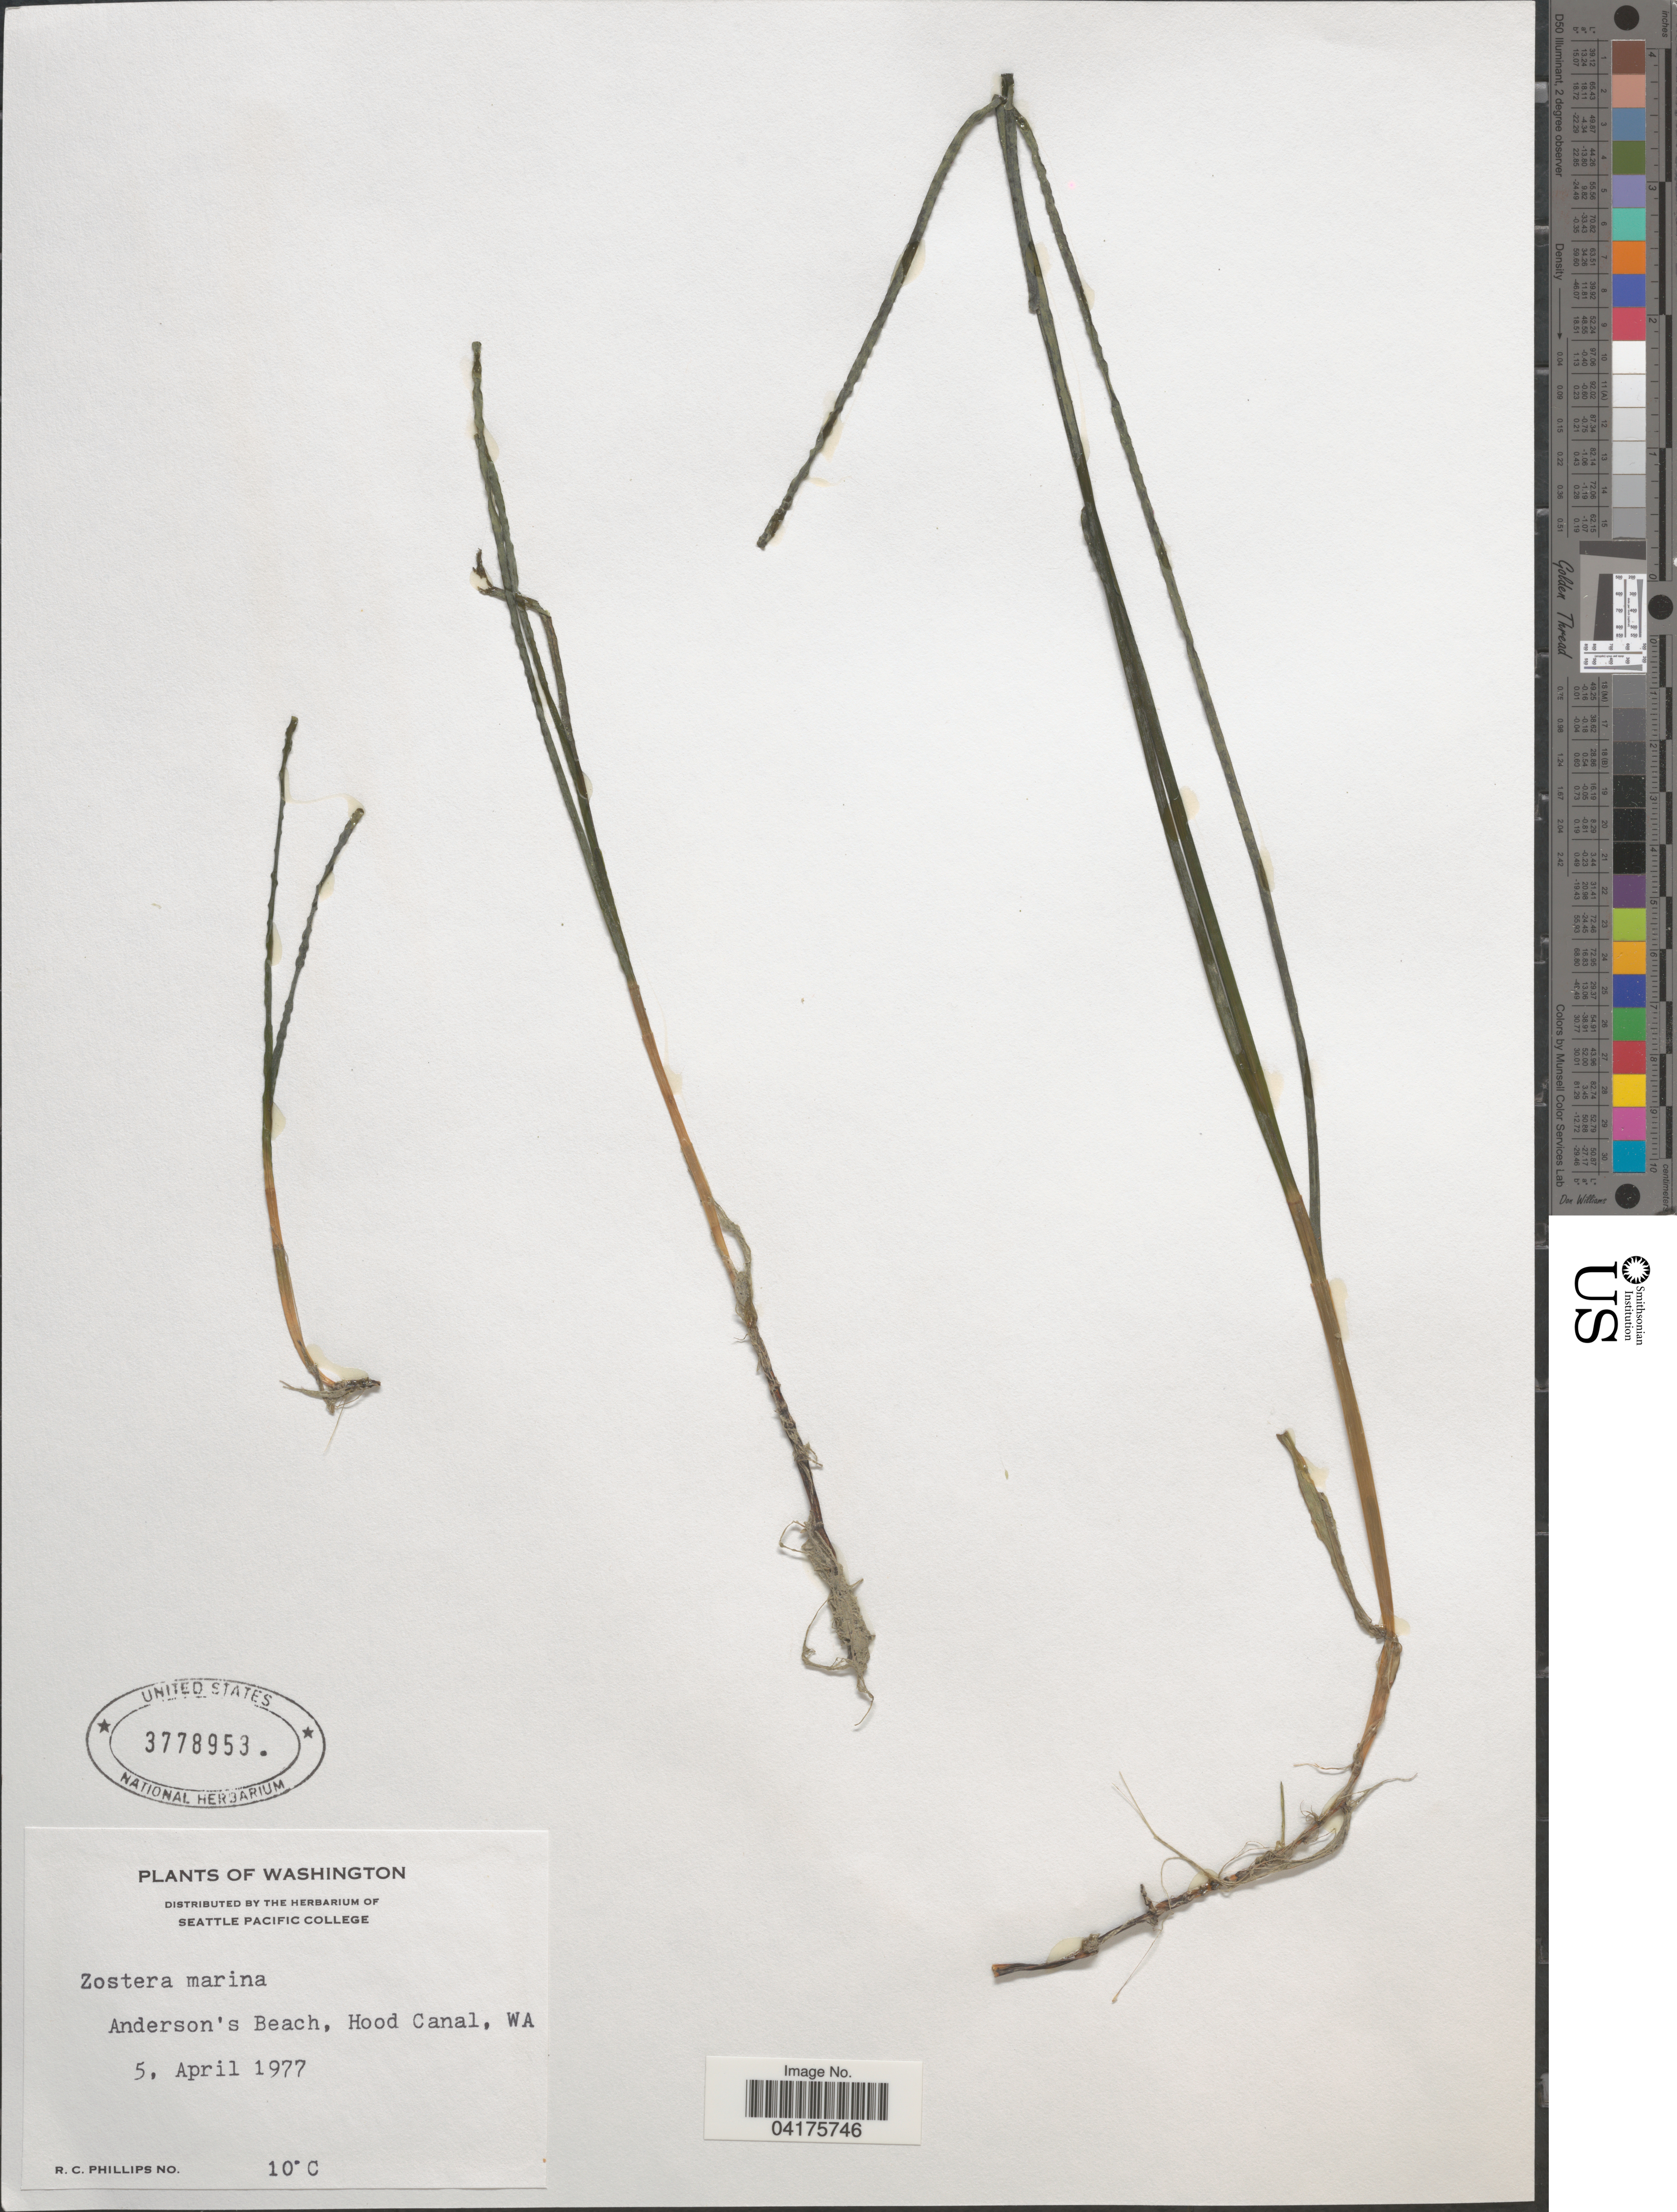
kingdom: Plantae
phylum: Tracheophyta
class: Liliopsida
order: Alismatales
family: Zosteraceae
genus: Zostera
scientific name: Zostera marina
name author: L.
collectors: R. C. Phillips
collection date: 1977-04-05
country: United States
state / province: Washington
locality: Anderson's Beach, Hood Canal.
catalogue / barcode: US 3778953